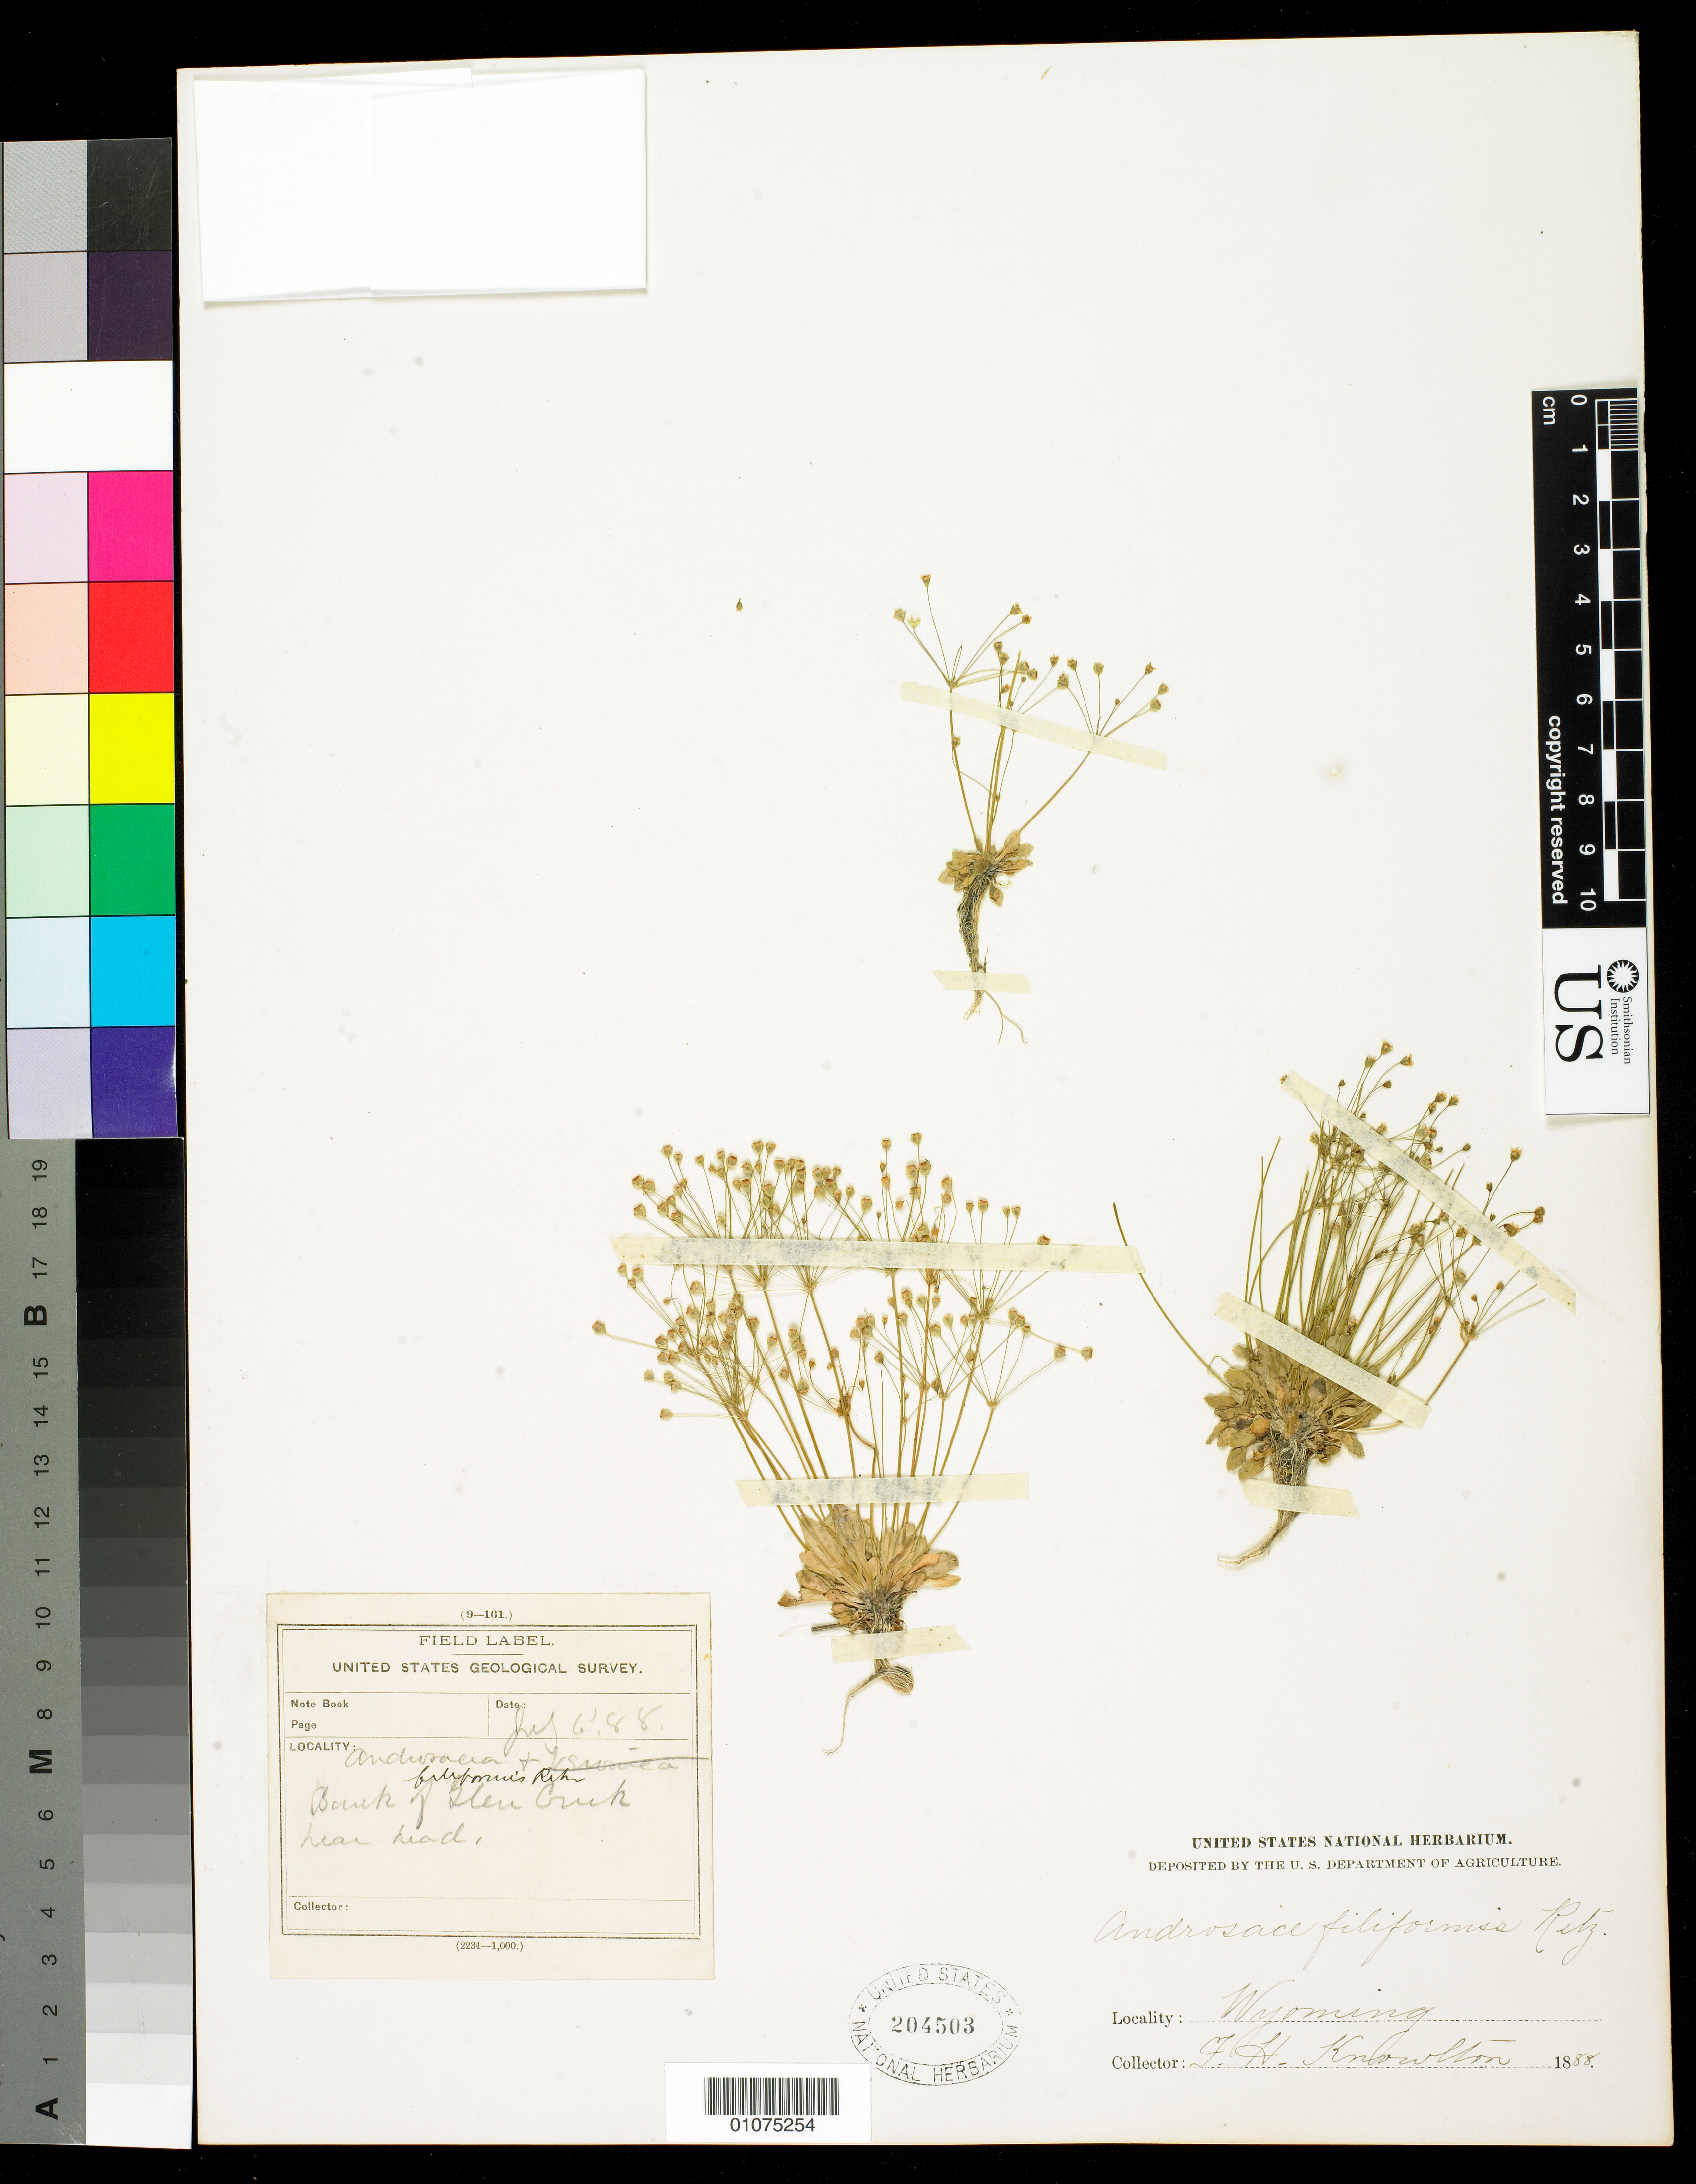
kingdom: Plantae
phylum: Tracheophyta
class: Magnoliopsida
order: Ericales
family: Primulaceae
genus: Androsace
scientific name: Androsace filiformis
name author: Retz.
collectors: F. H. Knowlton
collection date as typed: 6 Jul 1888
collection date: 1888-07-06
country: United States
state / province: Wyoming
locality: Bank of Glen Creek, near head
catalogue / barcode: US 204503